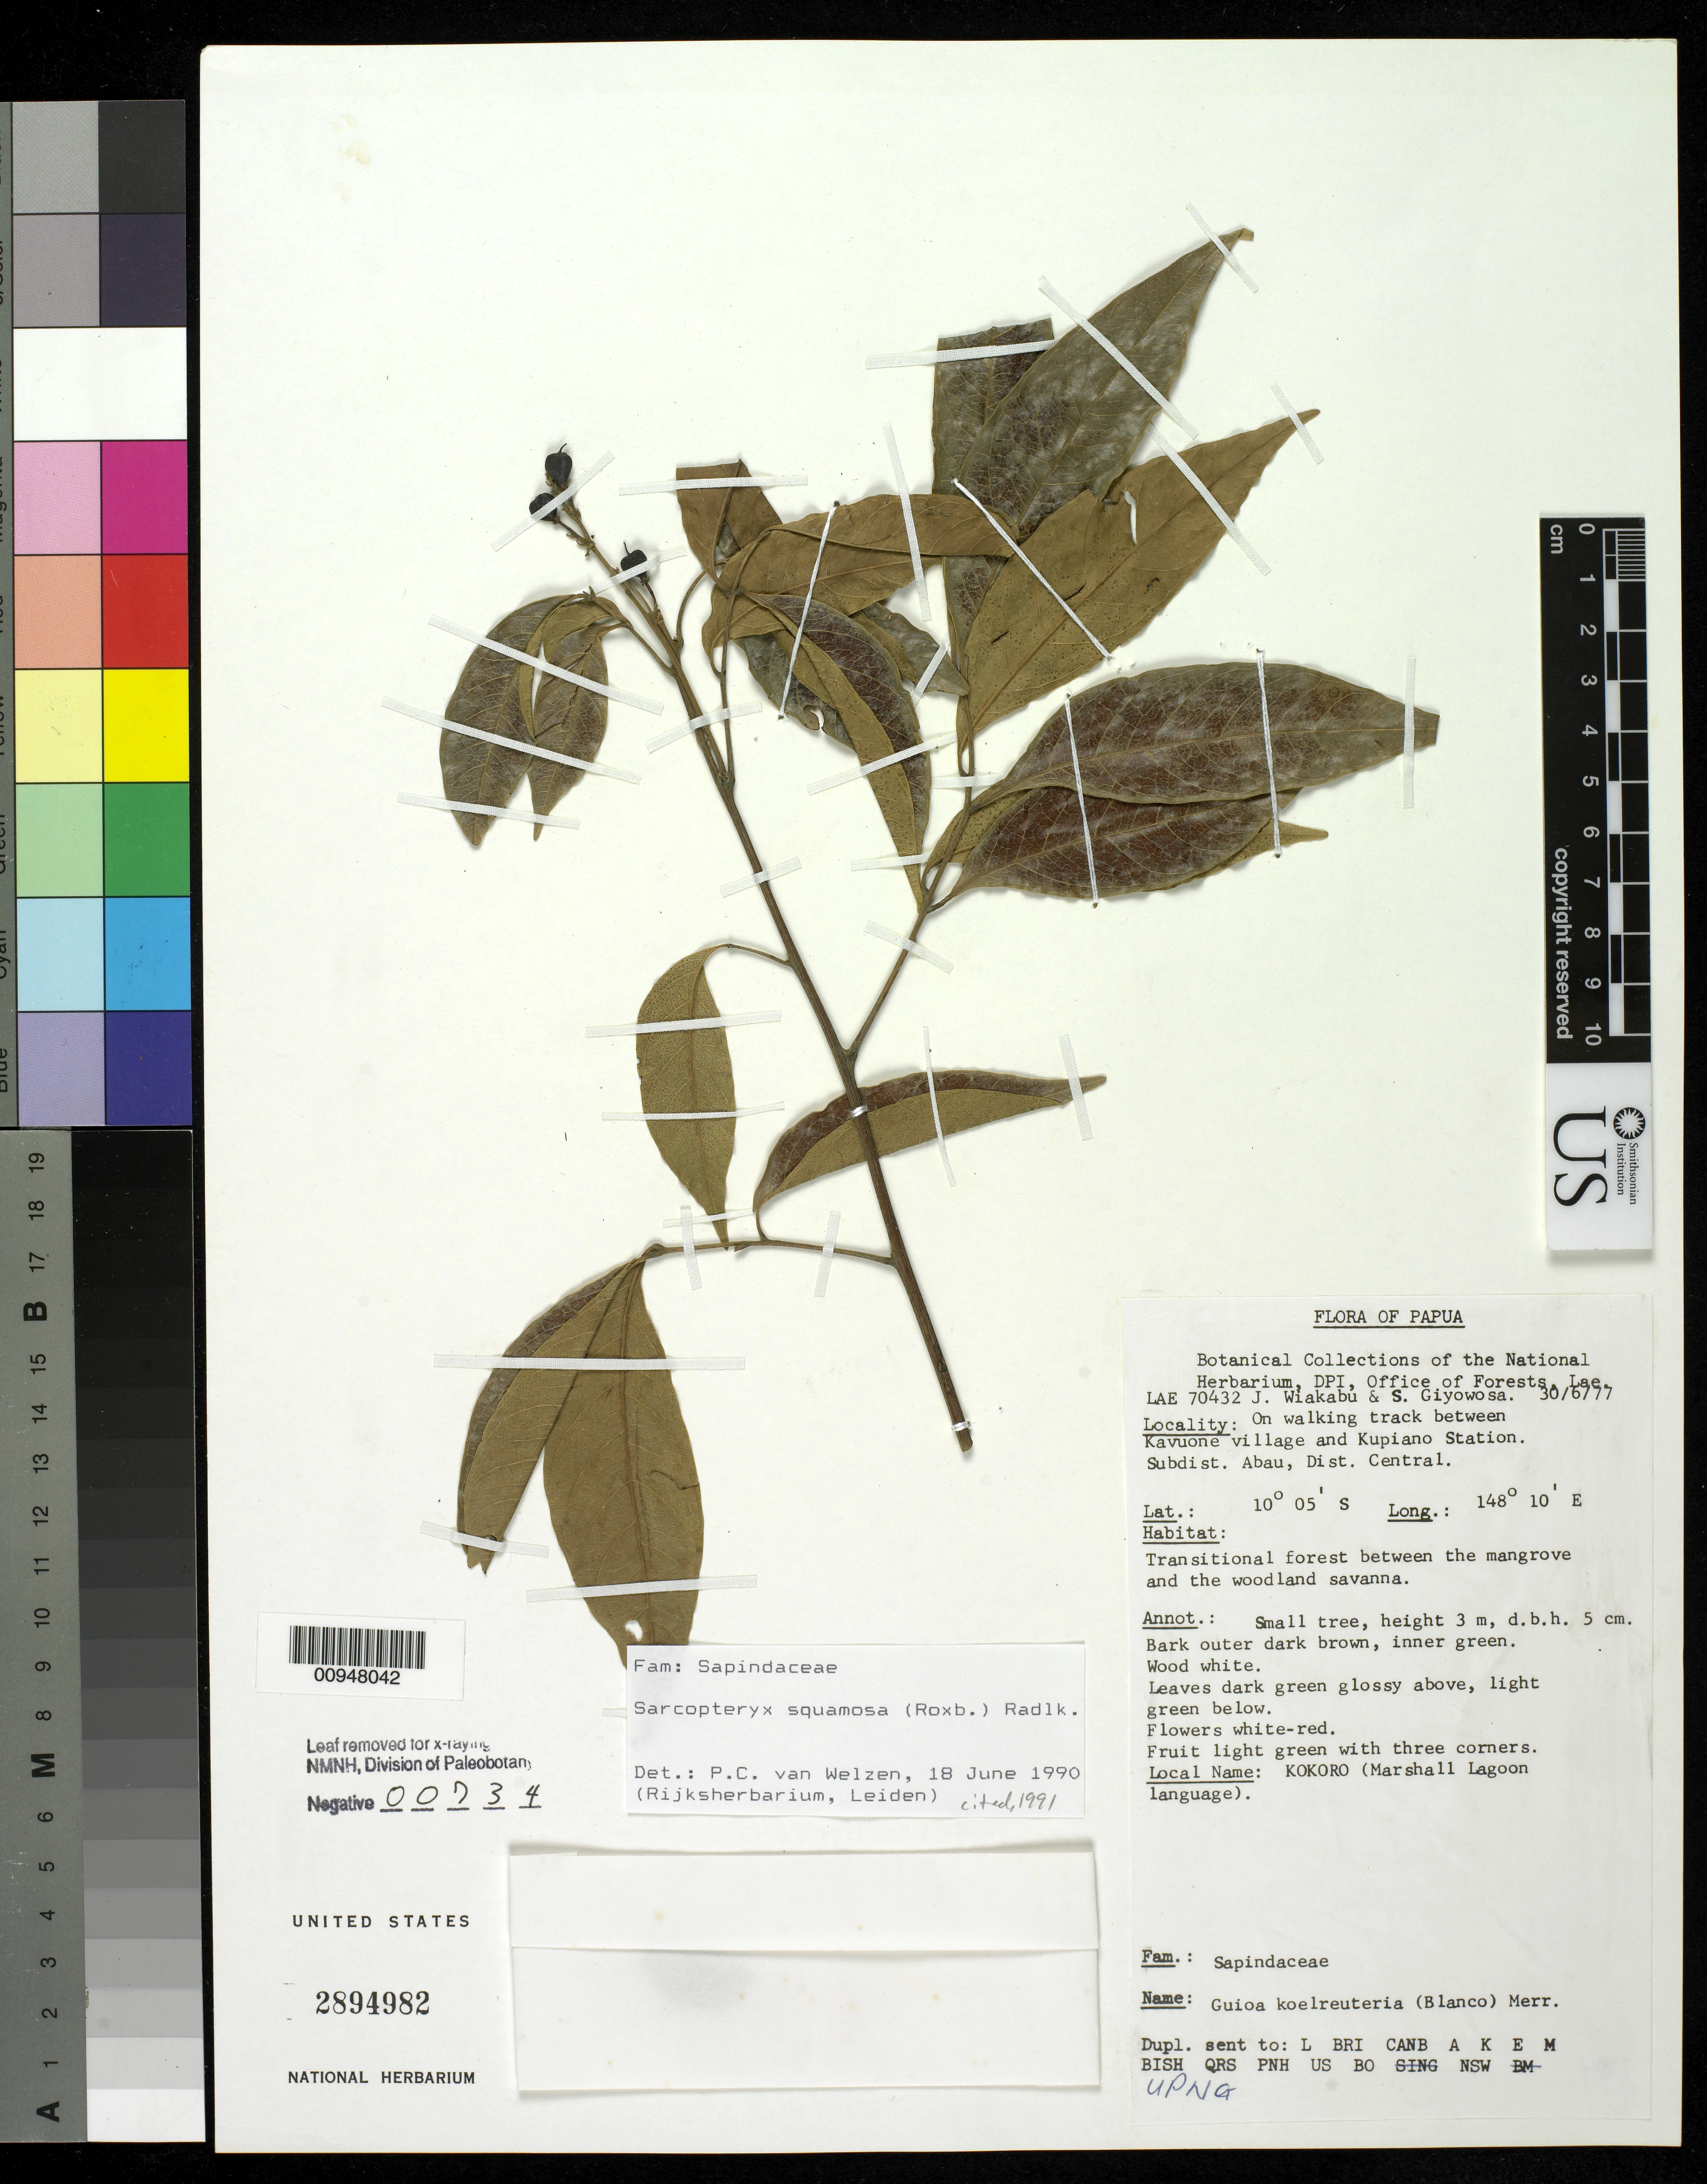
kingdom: Plantae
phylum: Tracheophyta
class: Magnoliopsida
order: Sapindales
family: Sapindaceae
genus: Sarcopteryx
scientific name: Sarcopteryx squamosa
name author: (Roxb.) Radlk.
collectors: J. Wiakabu & S. Giyowosa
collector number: LAE 70432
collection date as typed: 30 Jun 1977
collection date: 1977-06-30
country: Papua New Guinea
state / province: Central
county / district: Abau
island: New Guinea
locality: On walking track between Kavuone village and Kupiano Station, Subdistrict Abau, District Central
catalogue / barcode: US 2894982